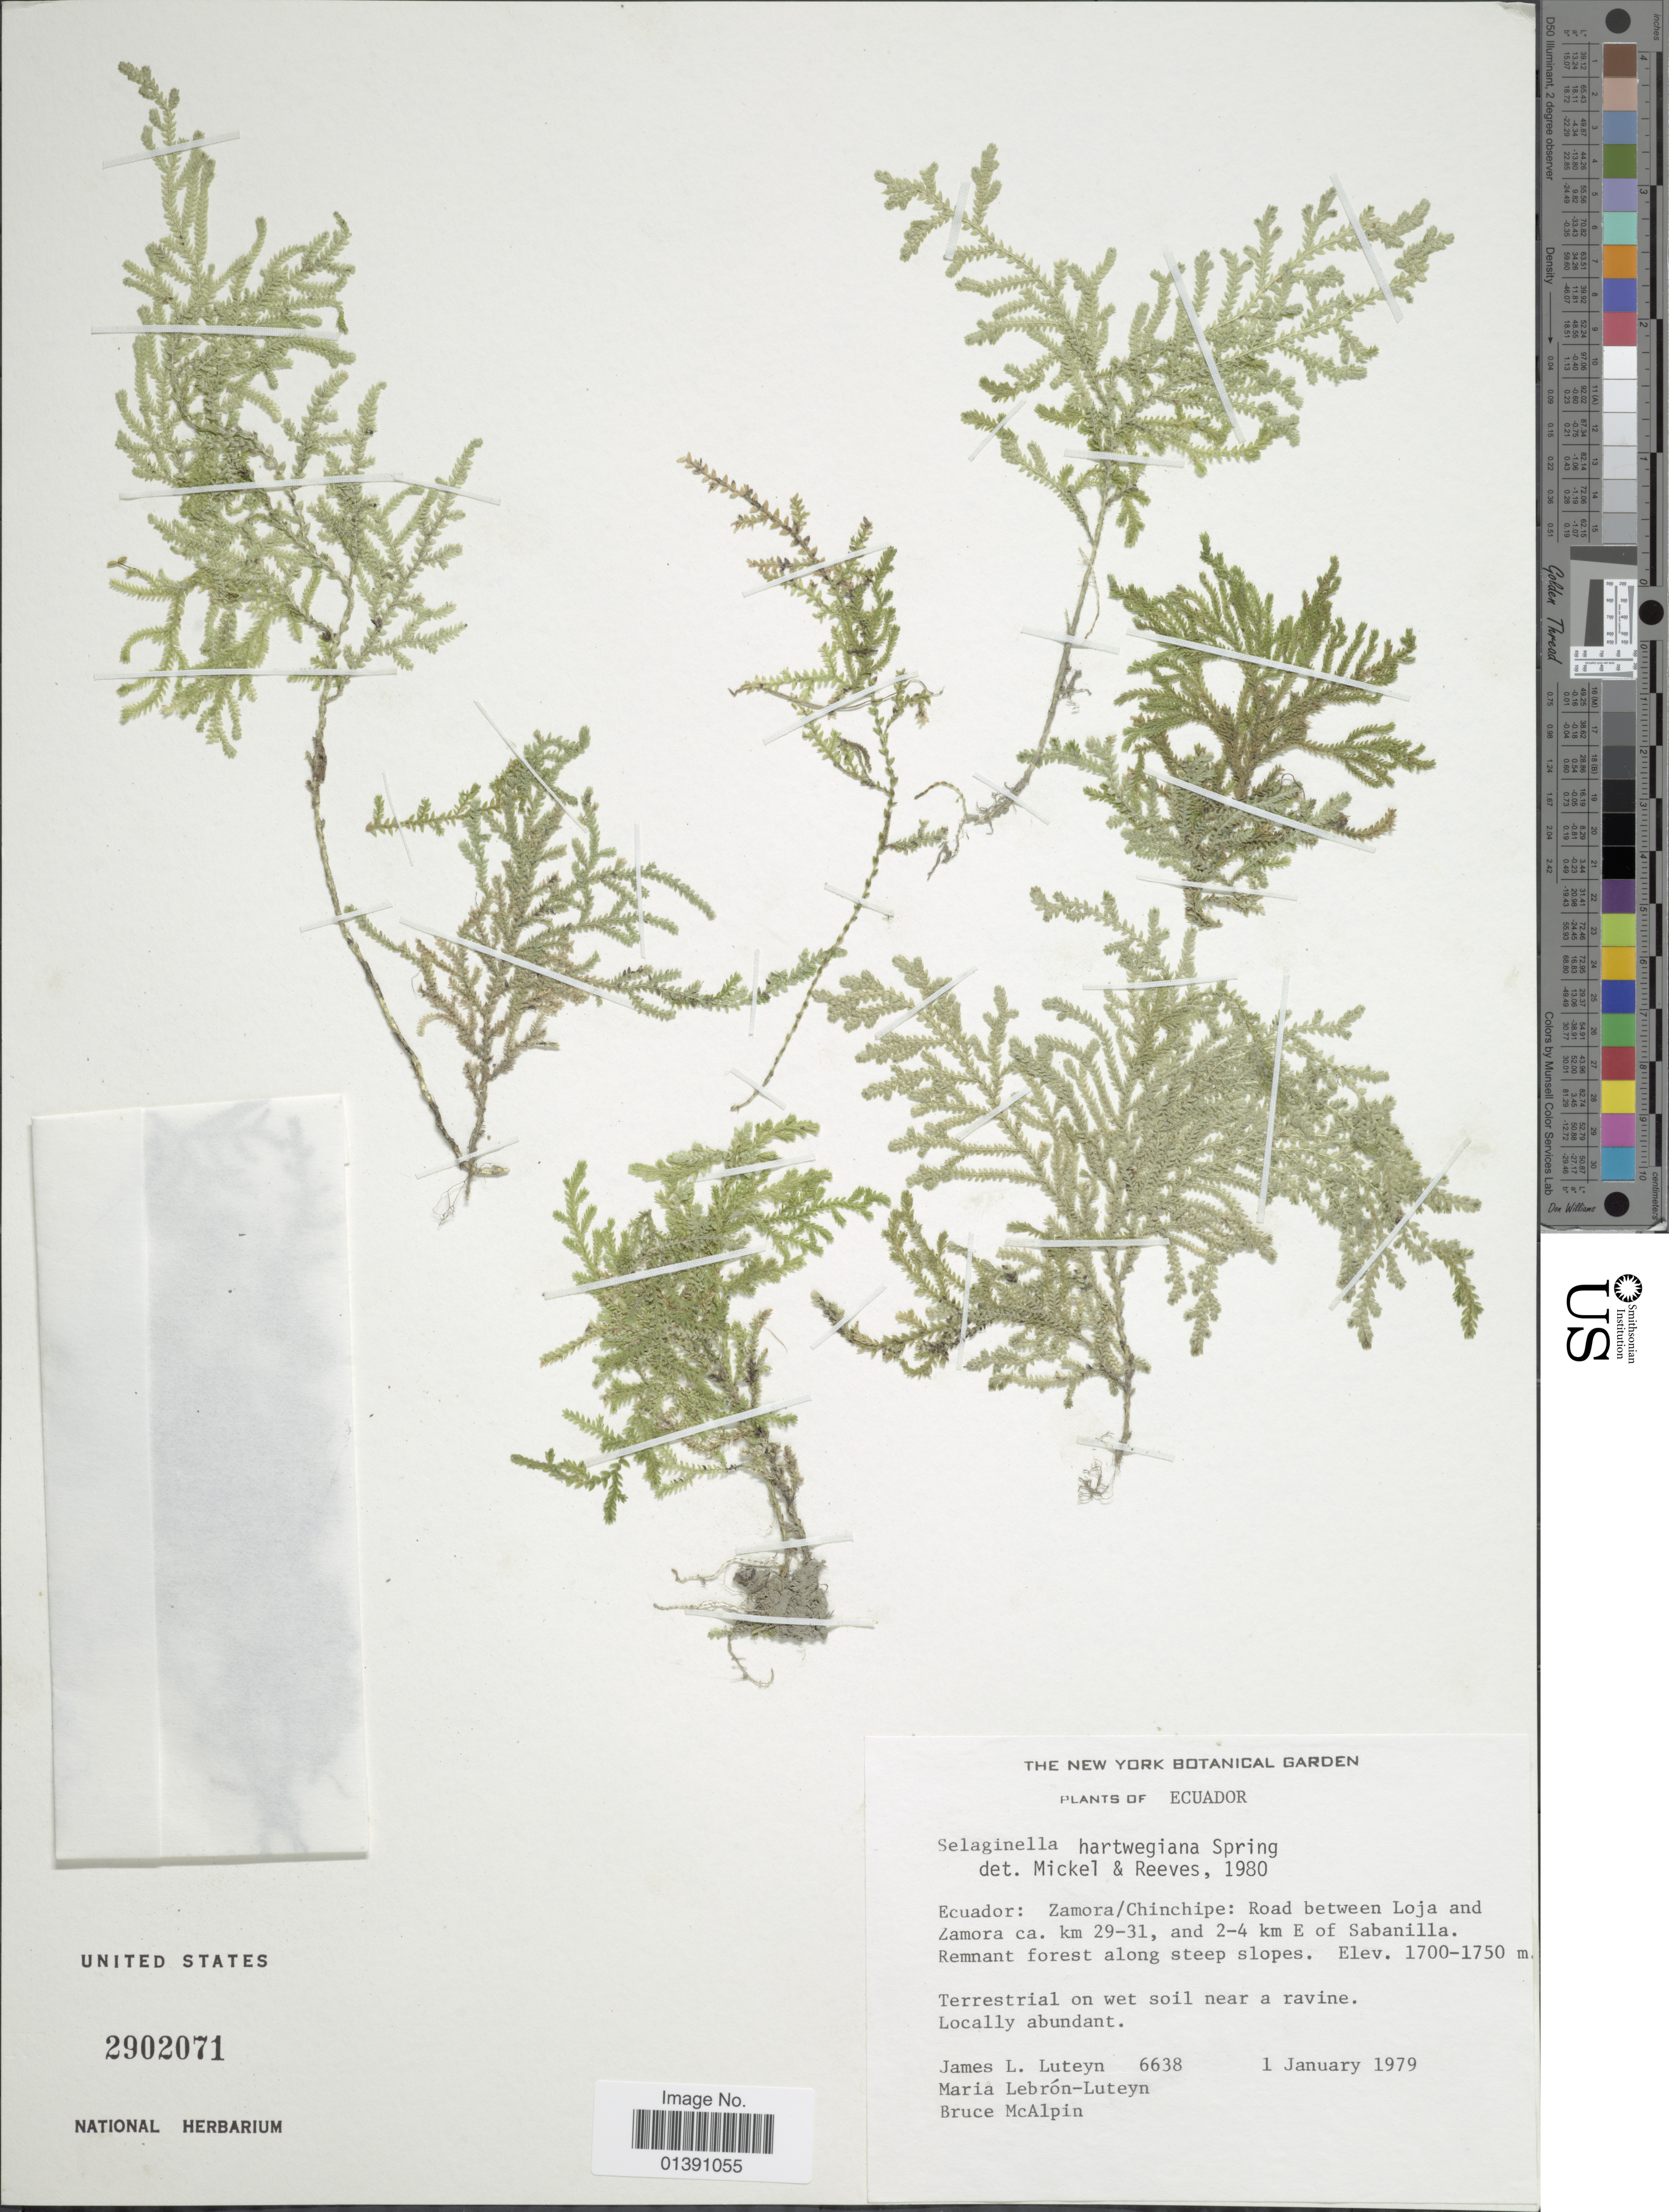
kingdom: Plantae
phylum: Tracheophyta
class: Lycopodiopsida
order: Selaginellales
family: Selaginellaceae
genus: Selaginella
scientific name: Selaginella hartwegiana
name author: Spring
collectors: J. L. Luteyn, M. L. Lebrón-Luteyn & B. McAlpin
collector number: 6638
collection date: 1979-01-01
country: Ecuador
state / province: Zamora-Chinchipe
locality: Road between Loja and Zamora ca km 29-31, and 2-4 km E of Sabanilla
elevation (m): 1700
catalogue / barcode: US 2902071